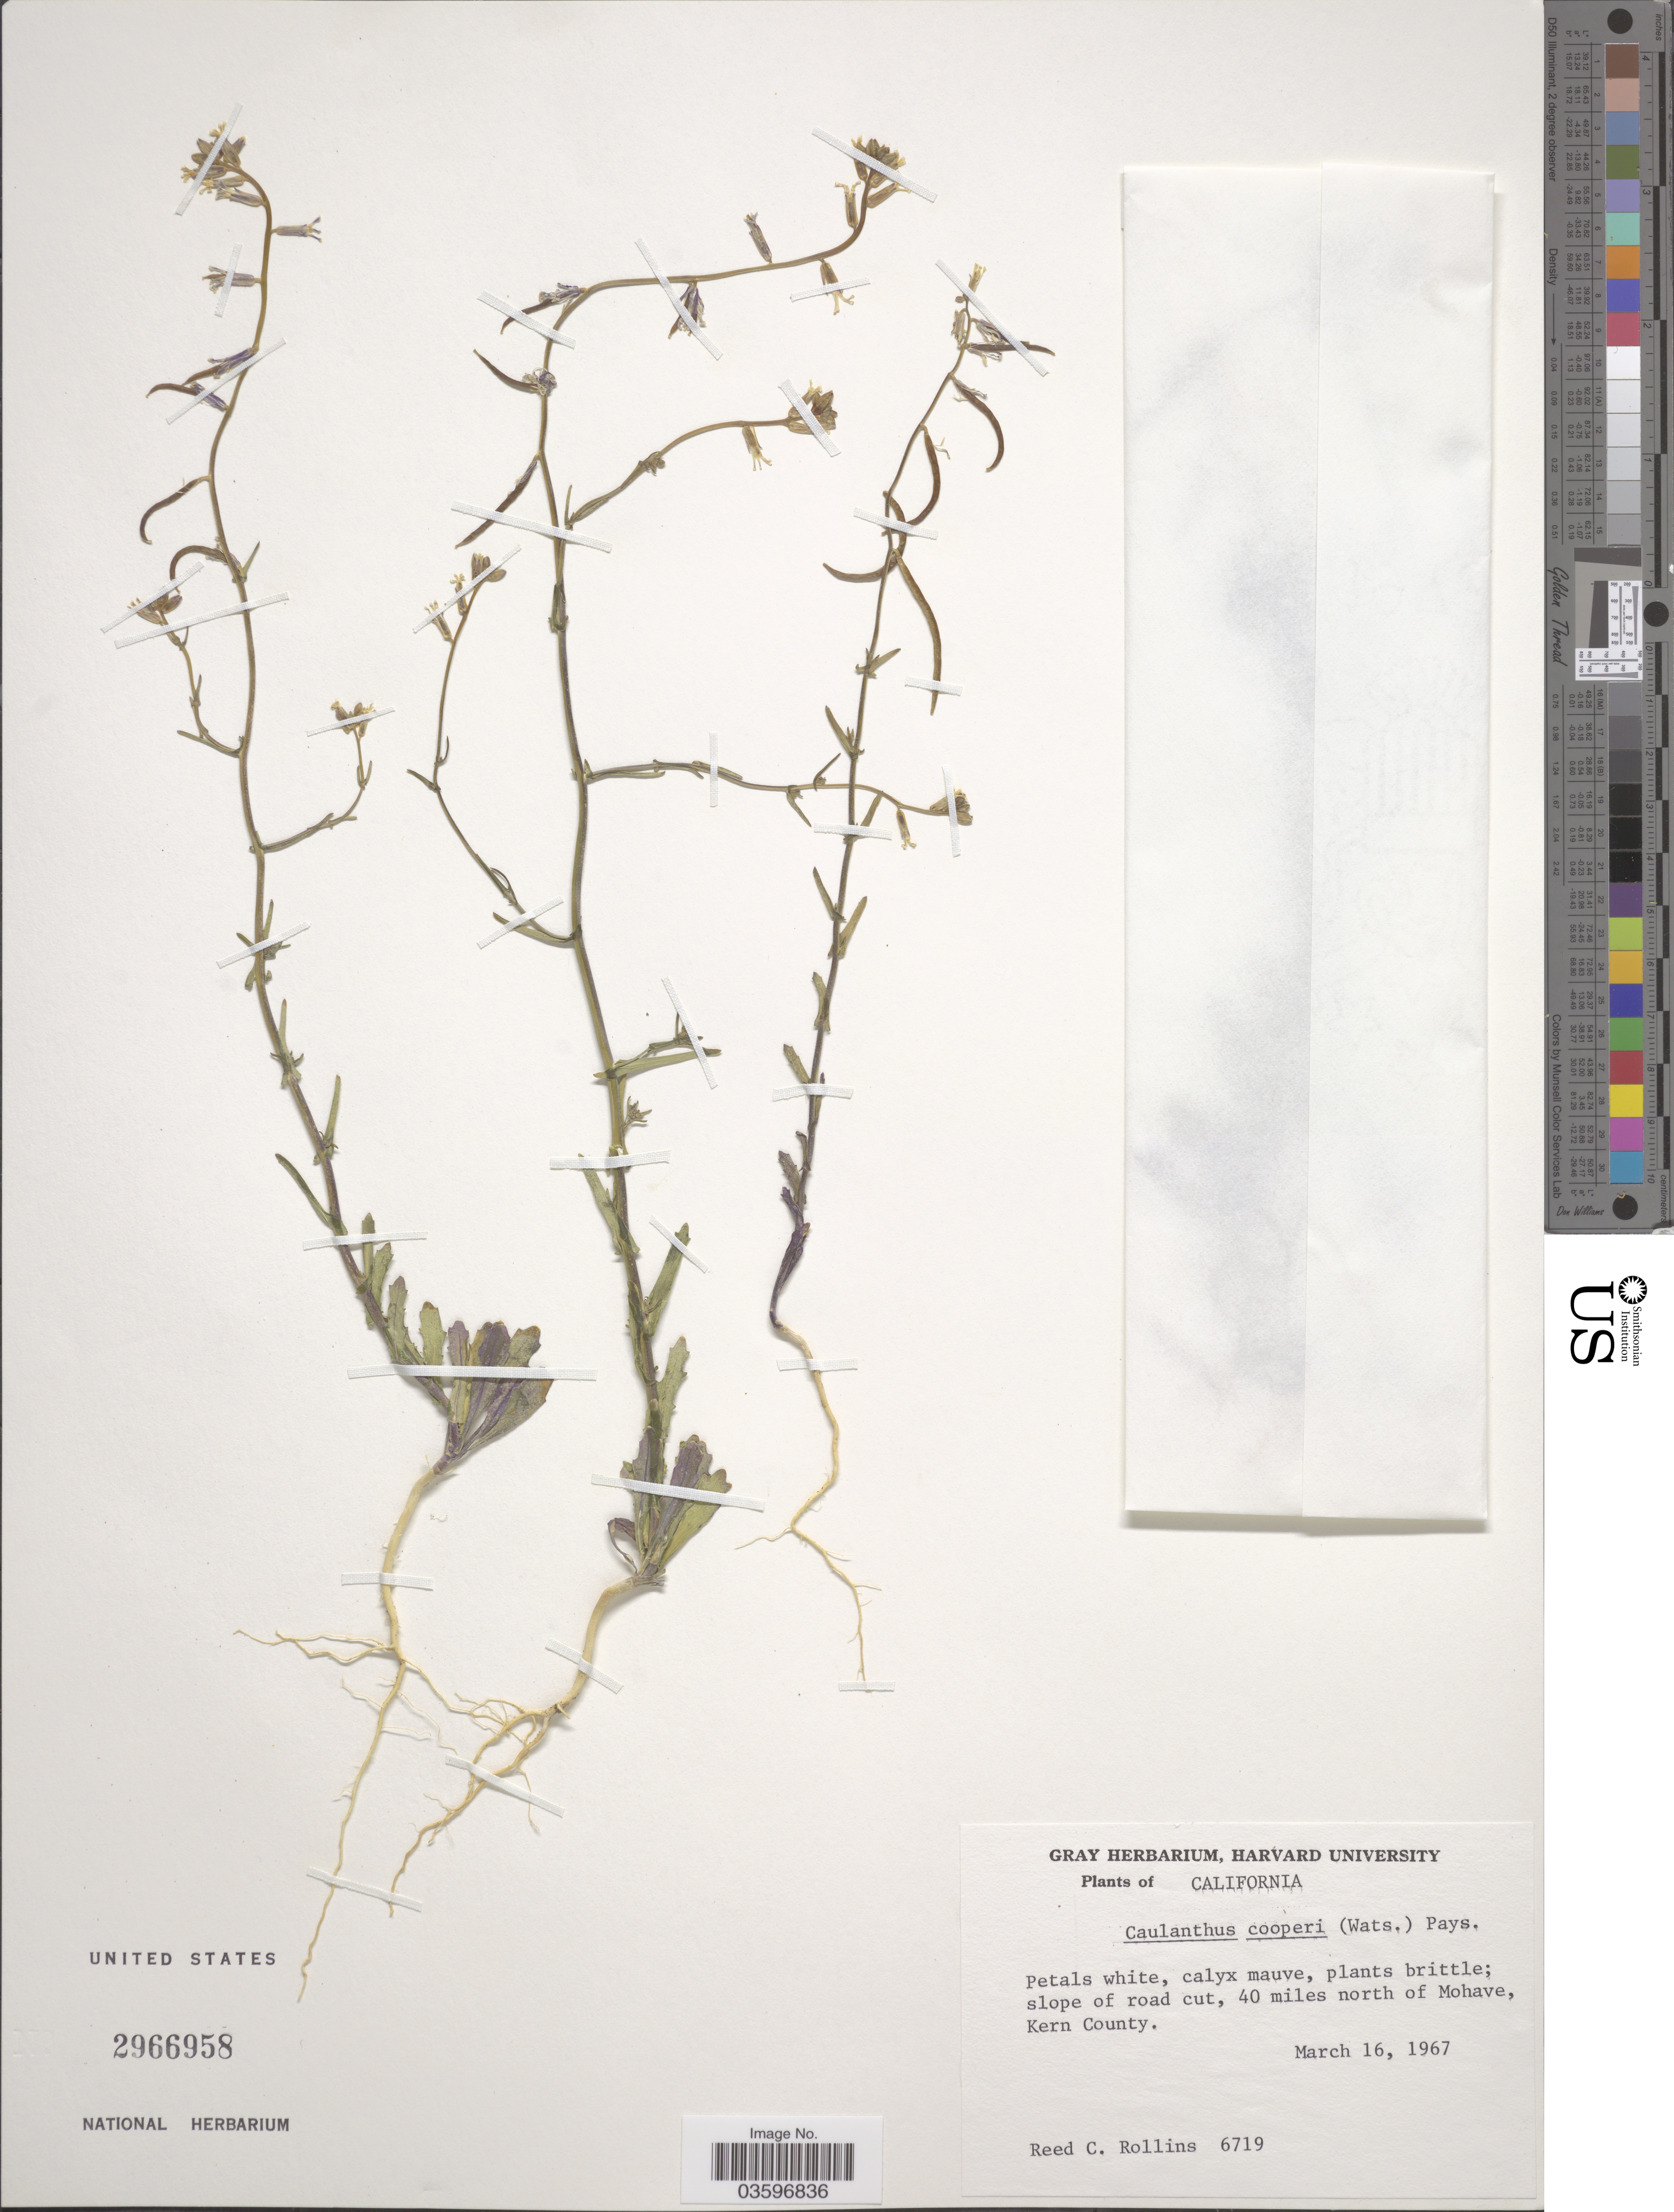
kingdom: Plantae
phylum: Tracheophyta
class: Magnoliopsida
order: Brassicales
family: Brassicaceae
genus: Caulanthus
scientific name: Caulanthus cooperi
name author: (S. Watson) Payson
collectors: R. C. Rollins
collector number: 6719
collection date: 1967-03-16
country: United States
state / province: California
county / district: Kern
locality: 40 miles north of Mohave, Kern County.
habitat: slope of road cut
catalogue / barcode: US 2966958